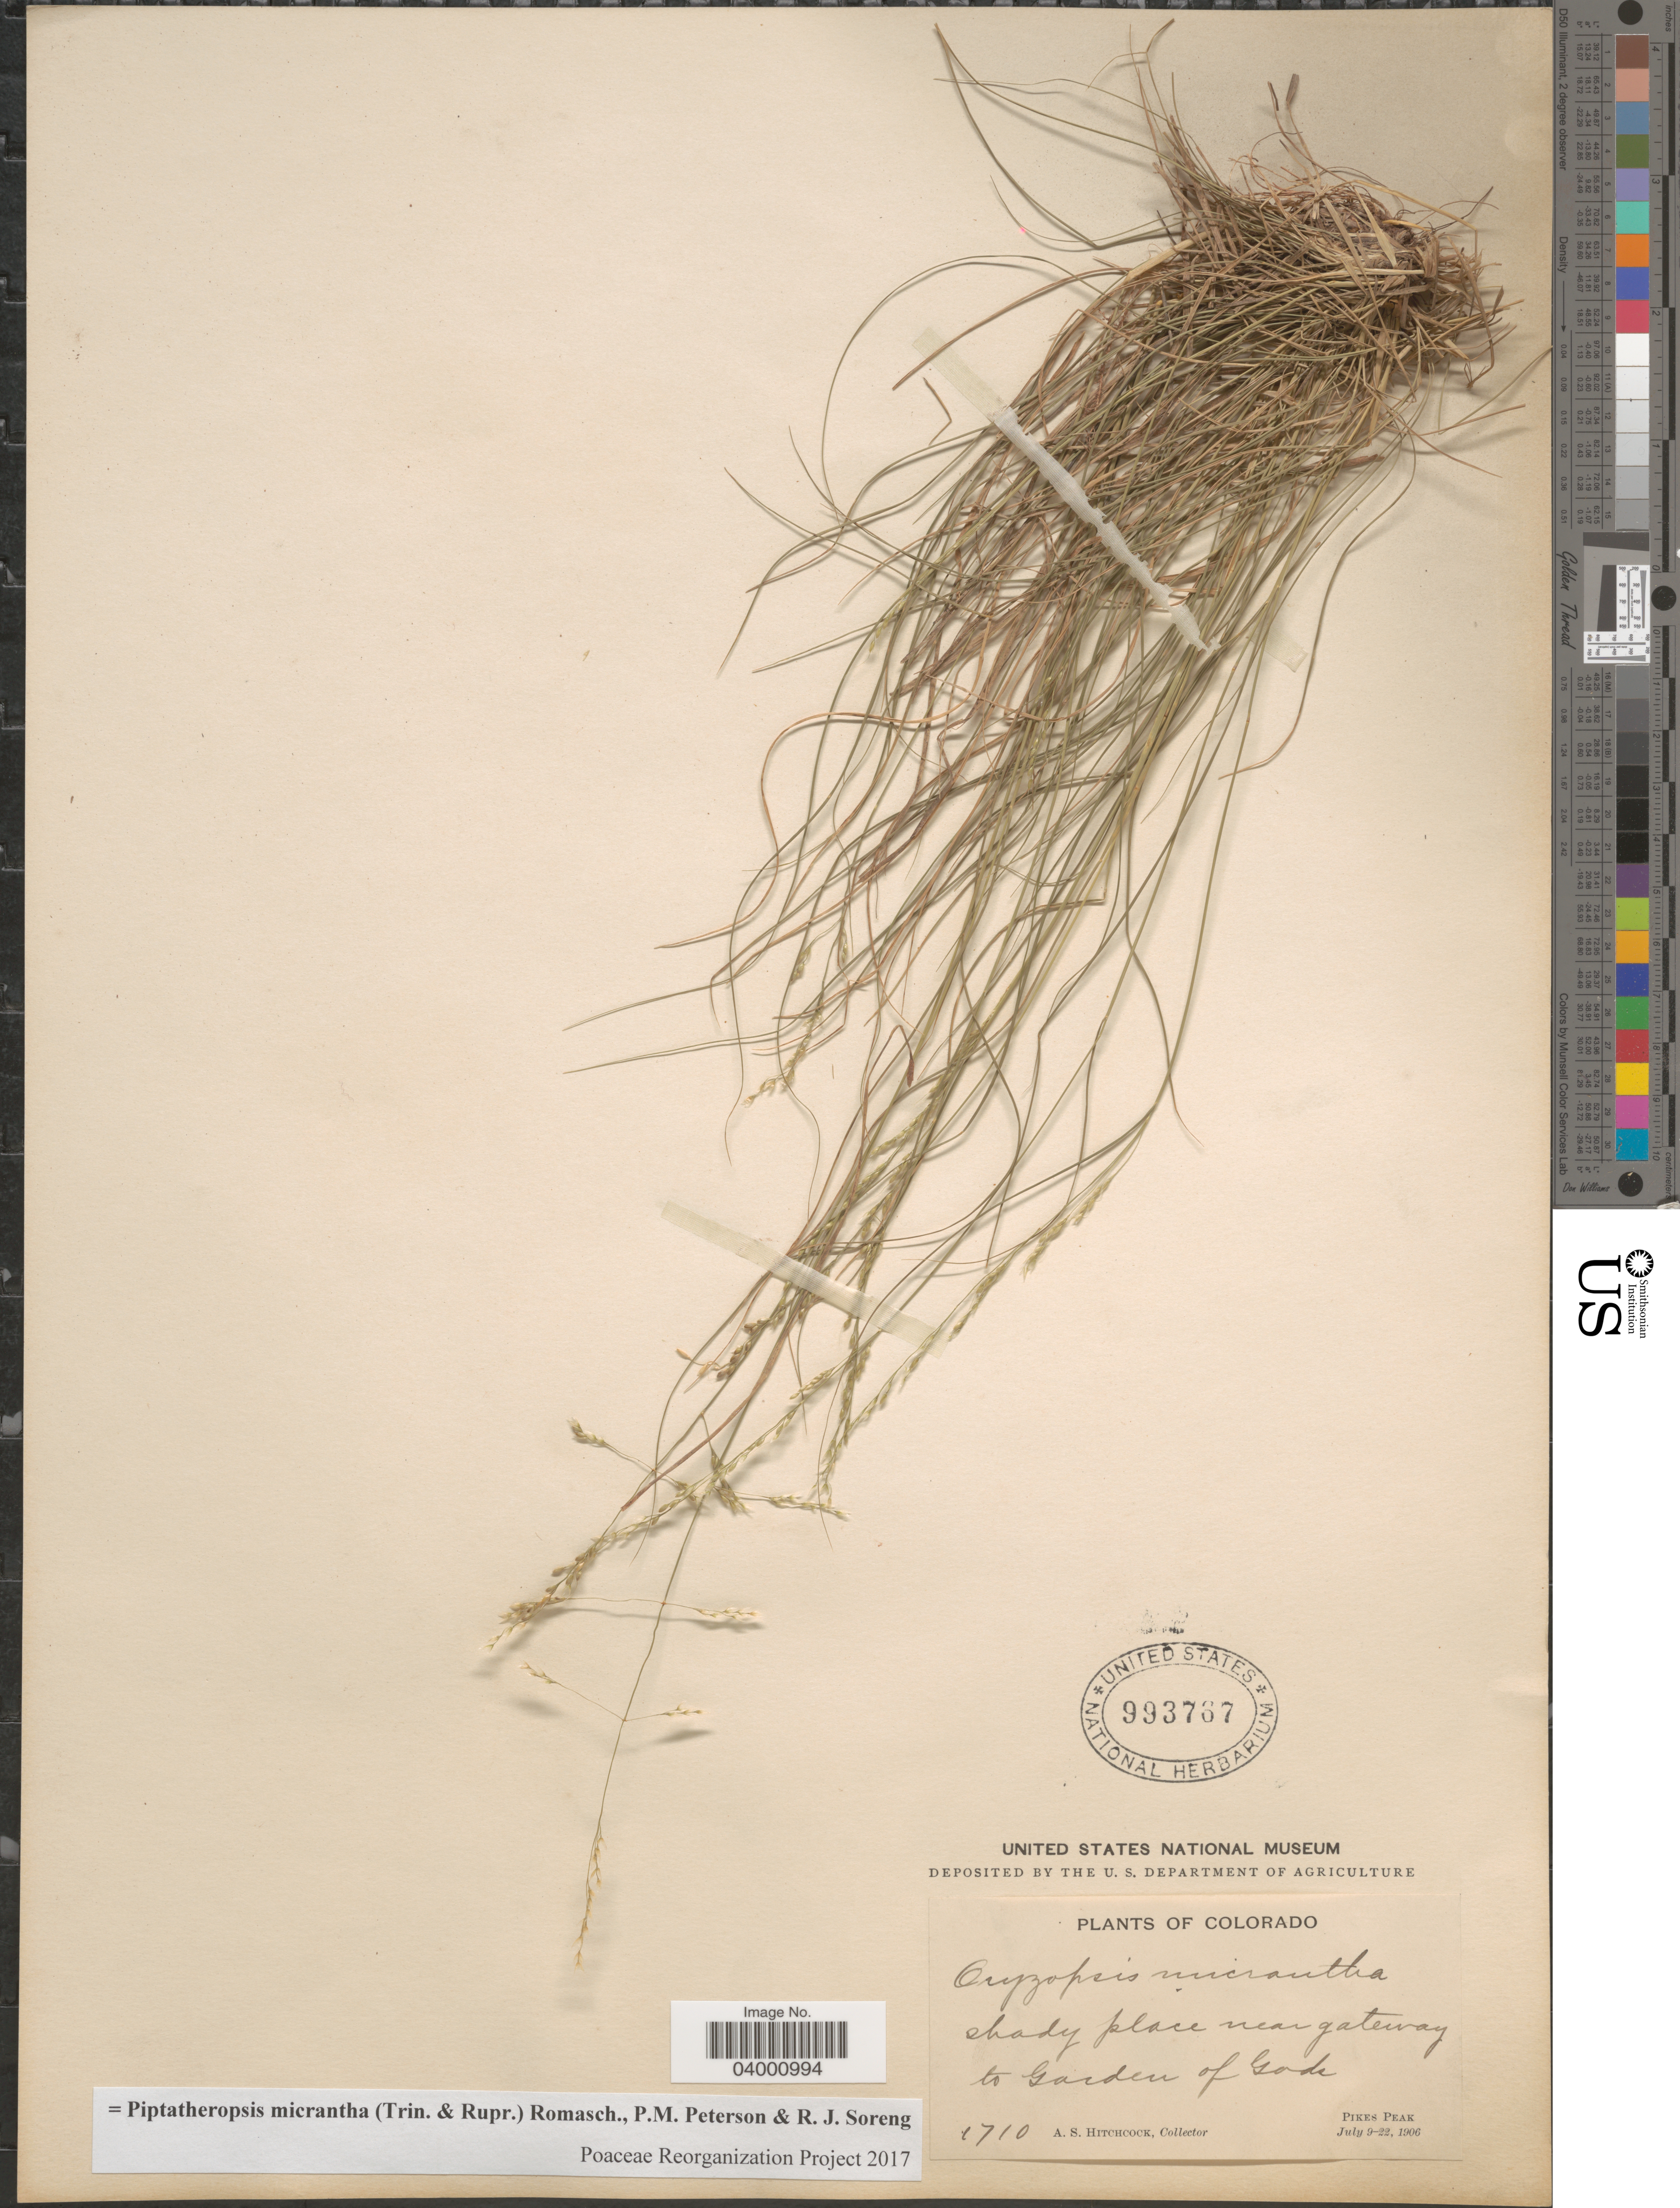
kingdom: Plantae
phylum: Tracheophyta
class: Liliopsida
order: Poales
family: Poaceae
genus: Piptatheropsis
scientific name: Piptatheropsis micrantha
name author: (Trin. & Rupr.) Romasch.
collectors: A. S. Hitchcock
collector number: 1710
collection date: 1906-07-09/1906-07-22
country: United States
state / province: Colorado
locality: Shady place near gateway to Garden of Gods. Pikes Peak.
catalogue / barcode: US 993767